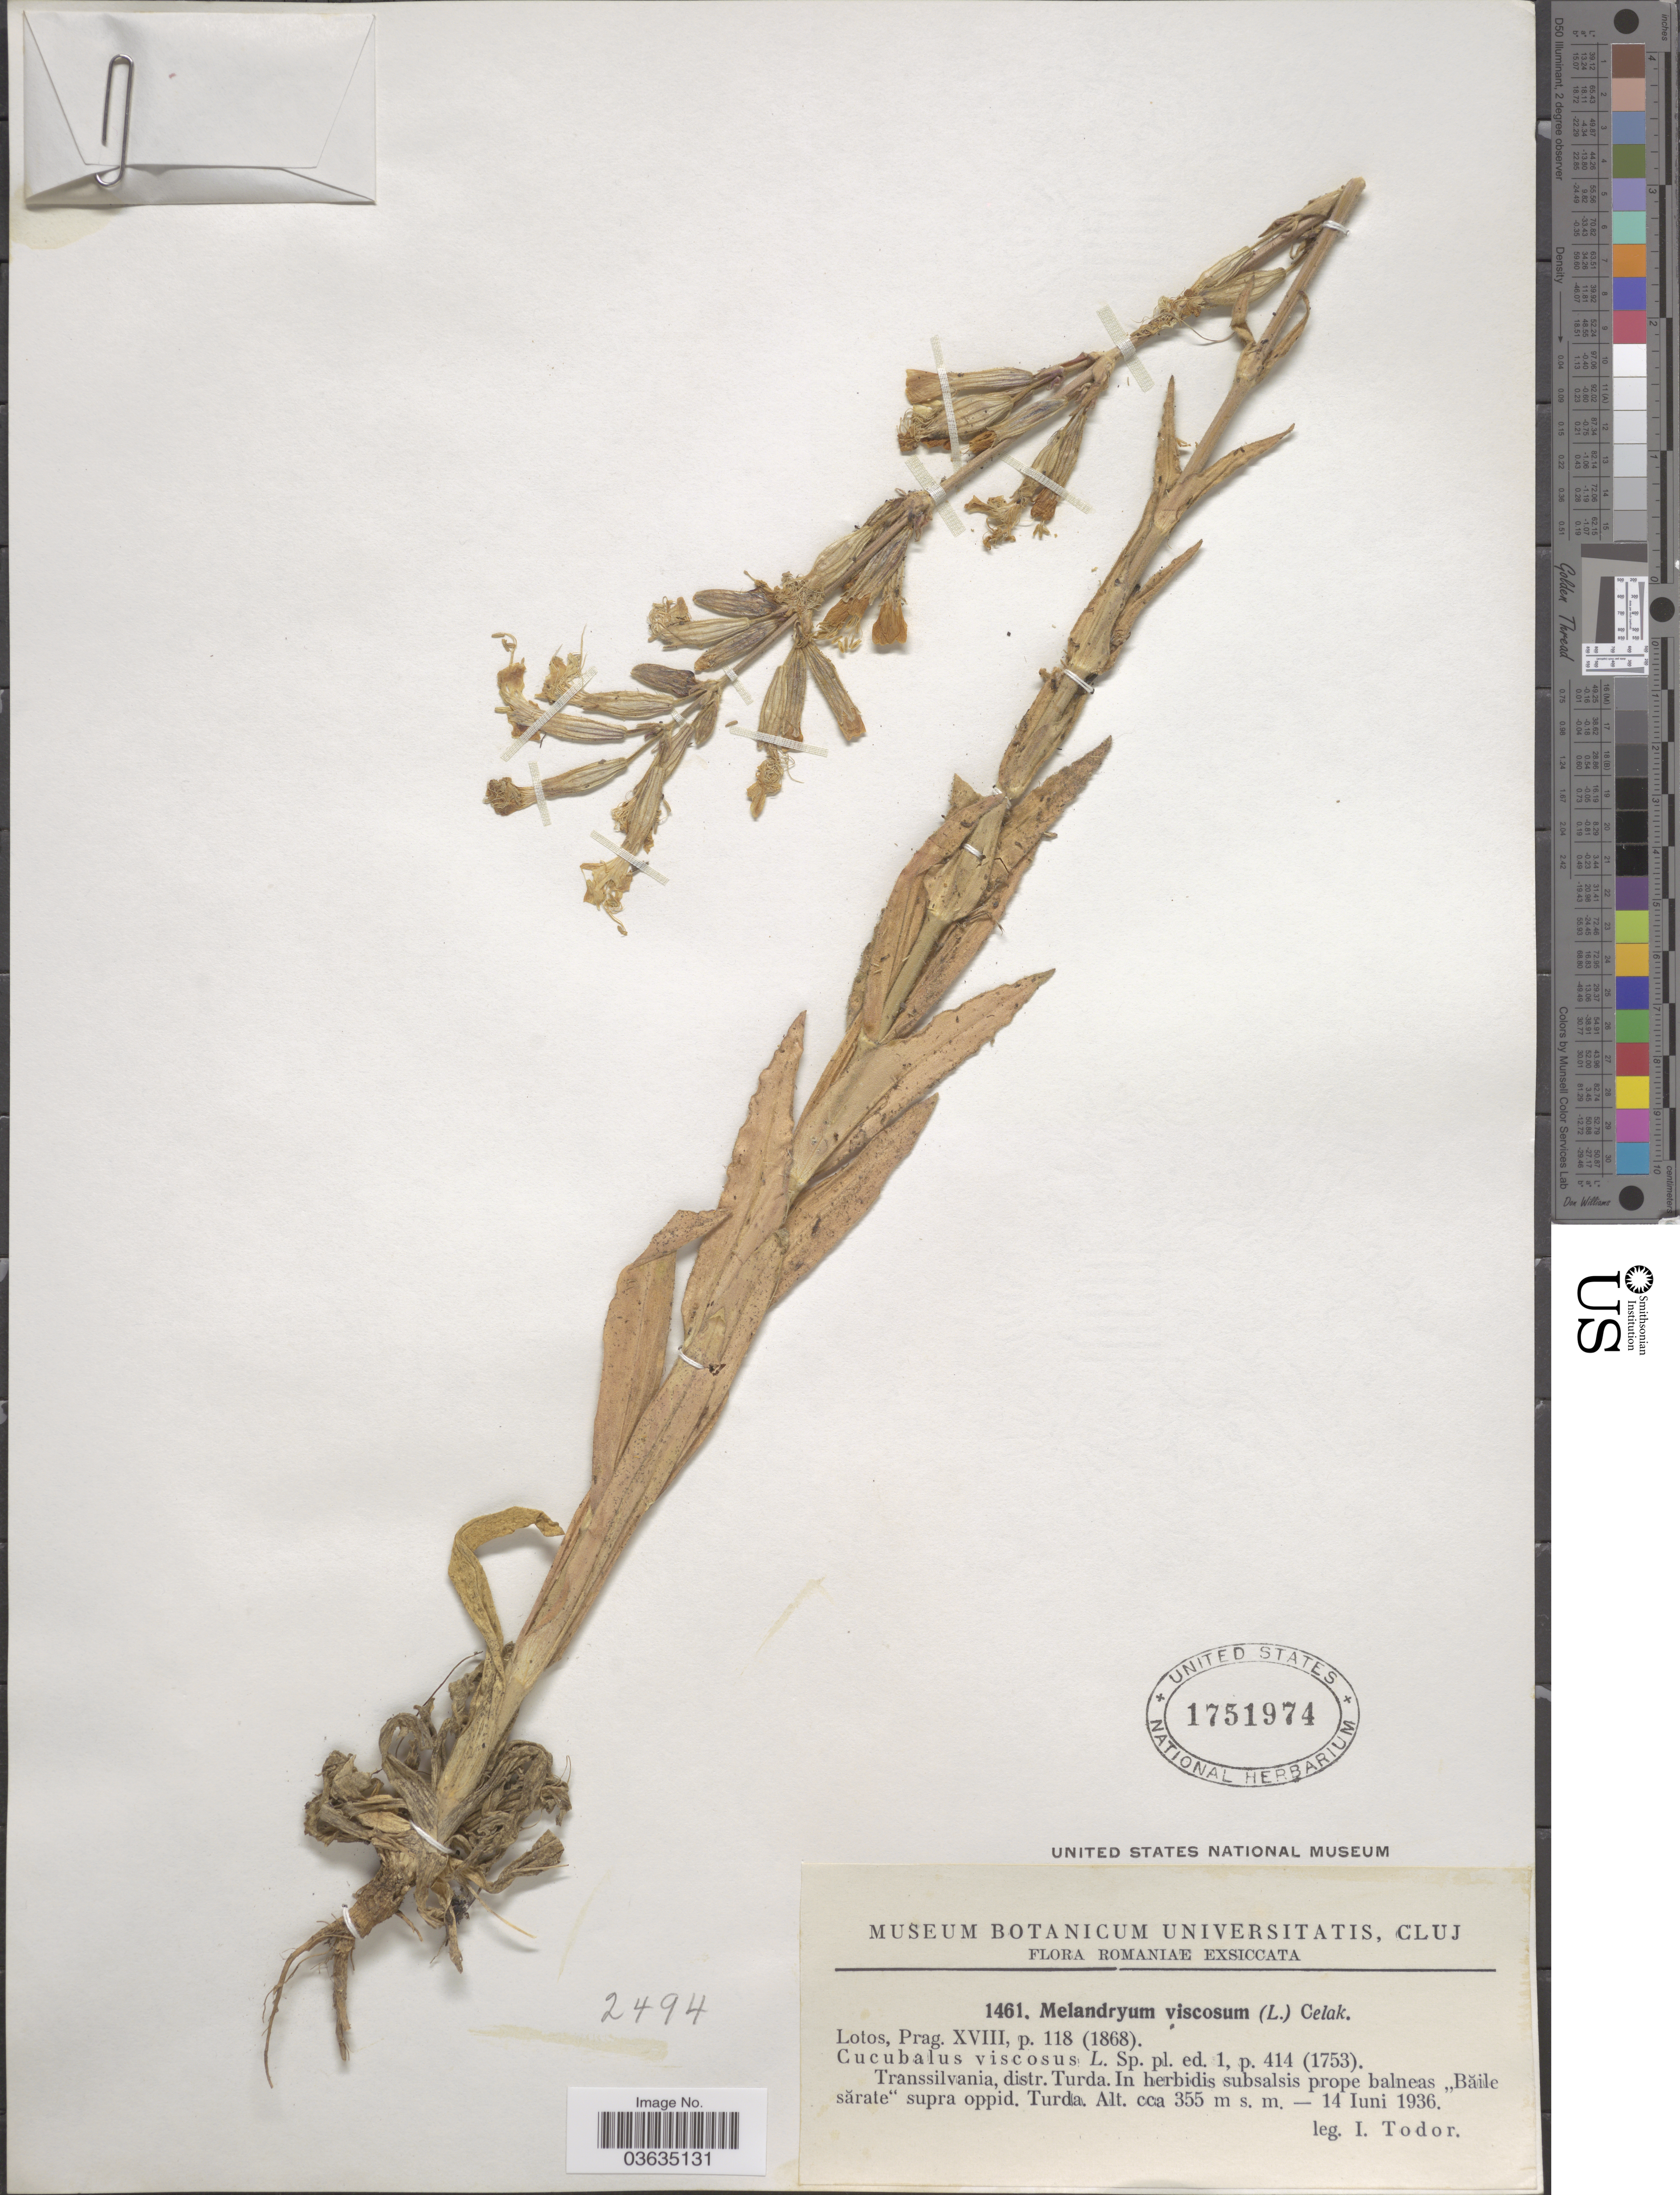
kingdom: Plantae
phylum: Tracheophyta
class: Magnoliopsida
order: Caryophyllales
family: Caryophyllaceae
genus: Silene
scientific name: Silene viscosa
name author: (L.) Pers.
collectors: I. Todor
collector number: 1461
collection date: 1936-06-14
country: Romania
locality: Transsilvania, distr. Turda. In herbidis subsalsis prope balneas "Băile sărate" supra oppid. Turda.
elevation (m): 355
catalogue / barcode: US 1751974